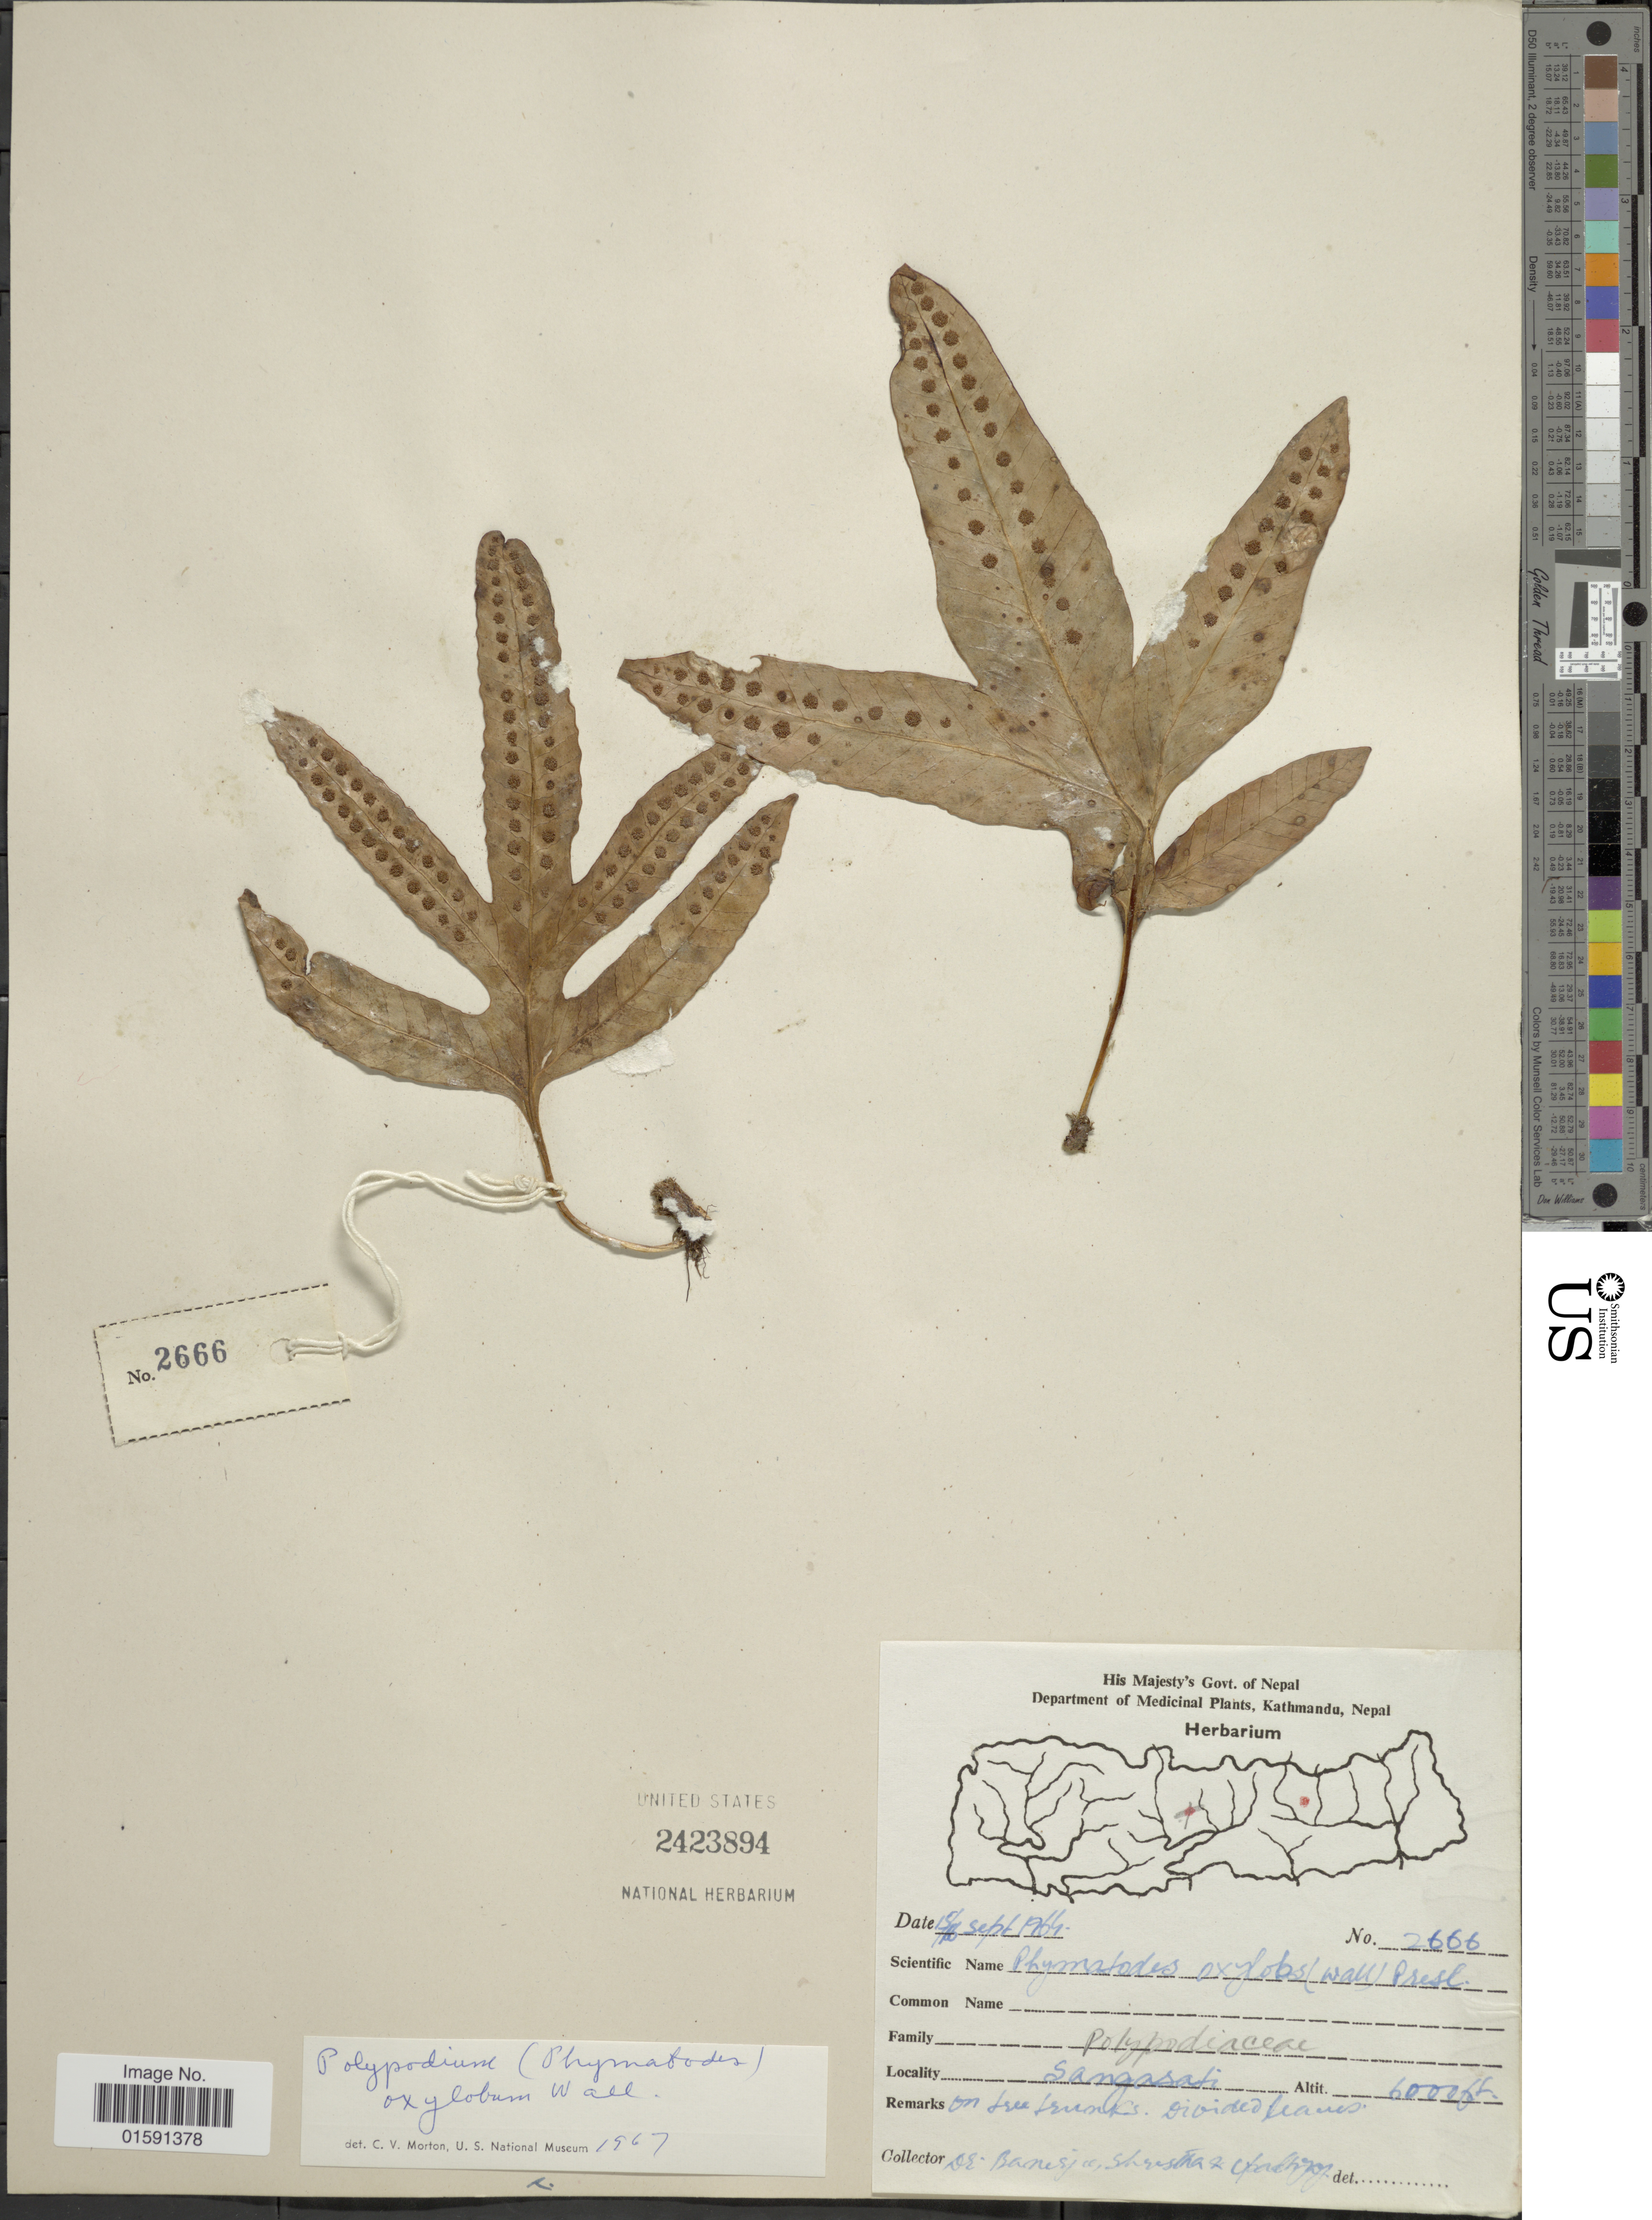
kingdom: Plantae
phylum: Tracheophyta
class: Polypodiopsida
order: Polypodiales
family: Polypodiaceae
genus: Selliguea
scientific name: Selliguea oxyloba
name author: (Wall. ex Kunze) Fraser-Jenk.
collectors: -. Banerjee, -. Shrestha & Upadhyay, --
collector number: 2666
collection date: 1964-09-15/1964-09-16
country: Nepal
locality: Sangasati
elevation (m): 1829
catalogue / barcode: US 2423894